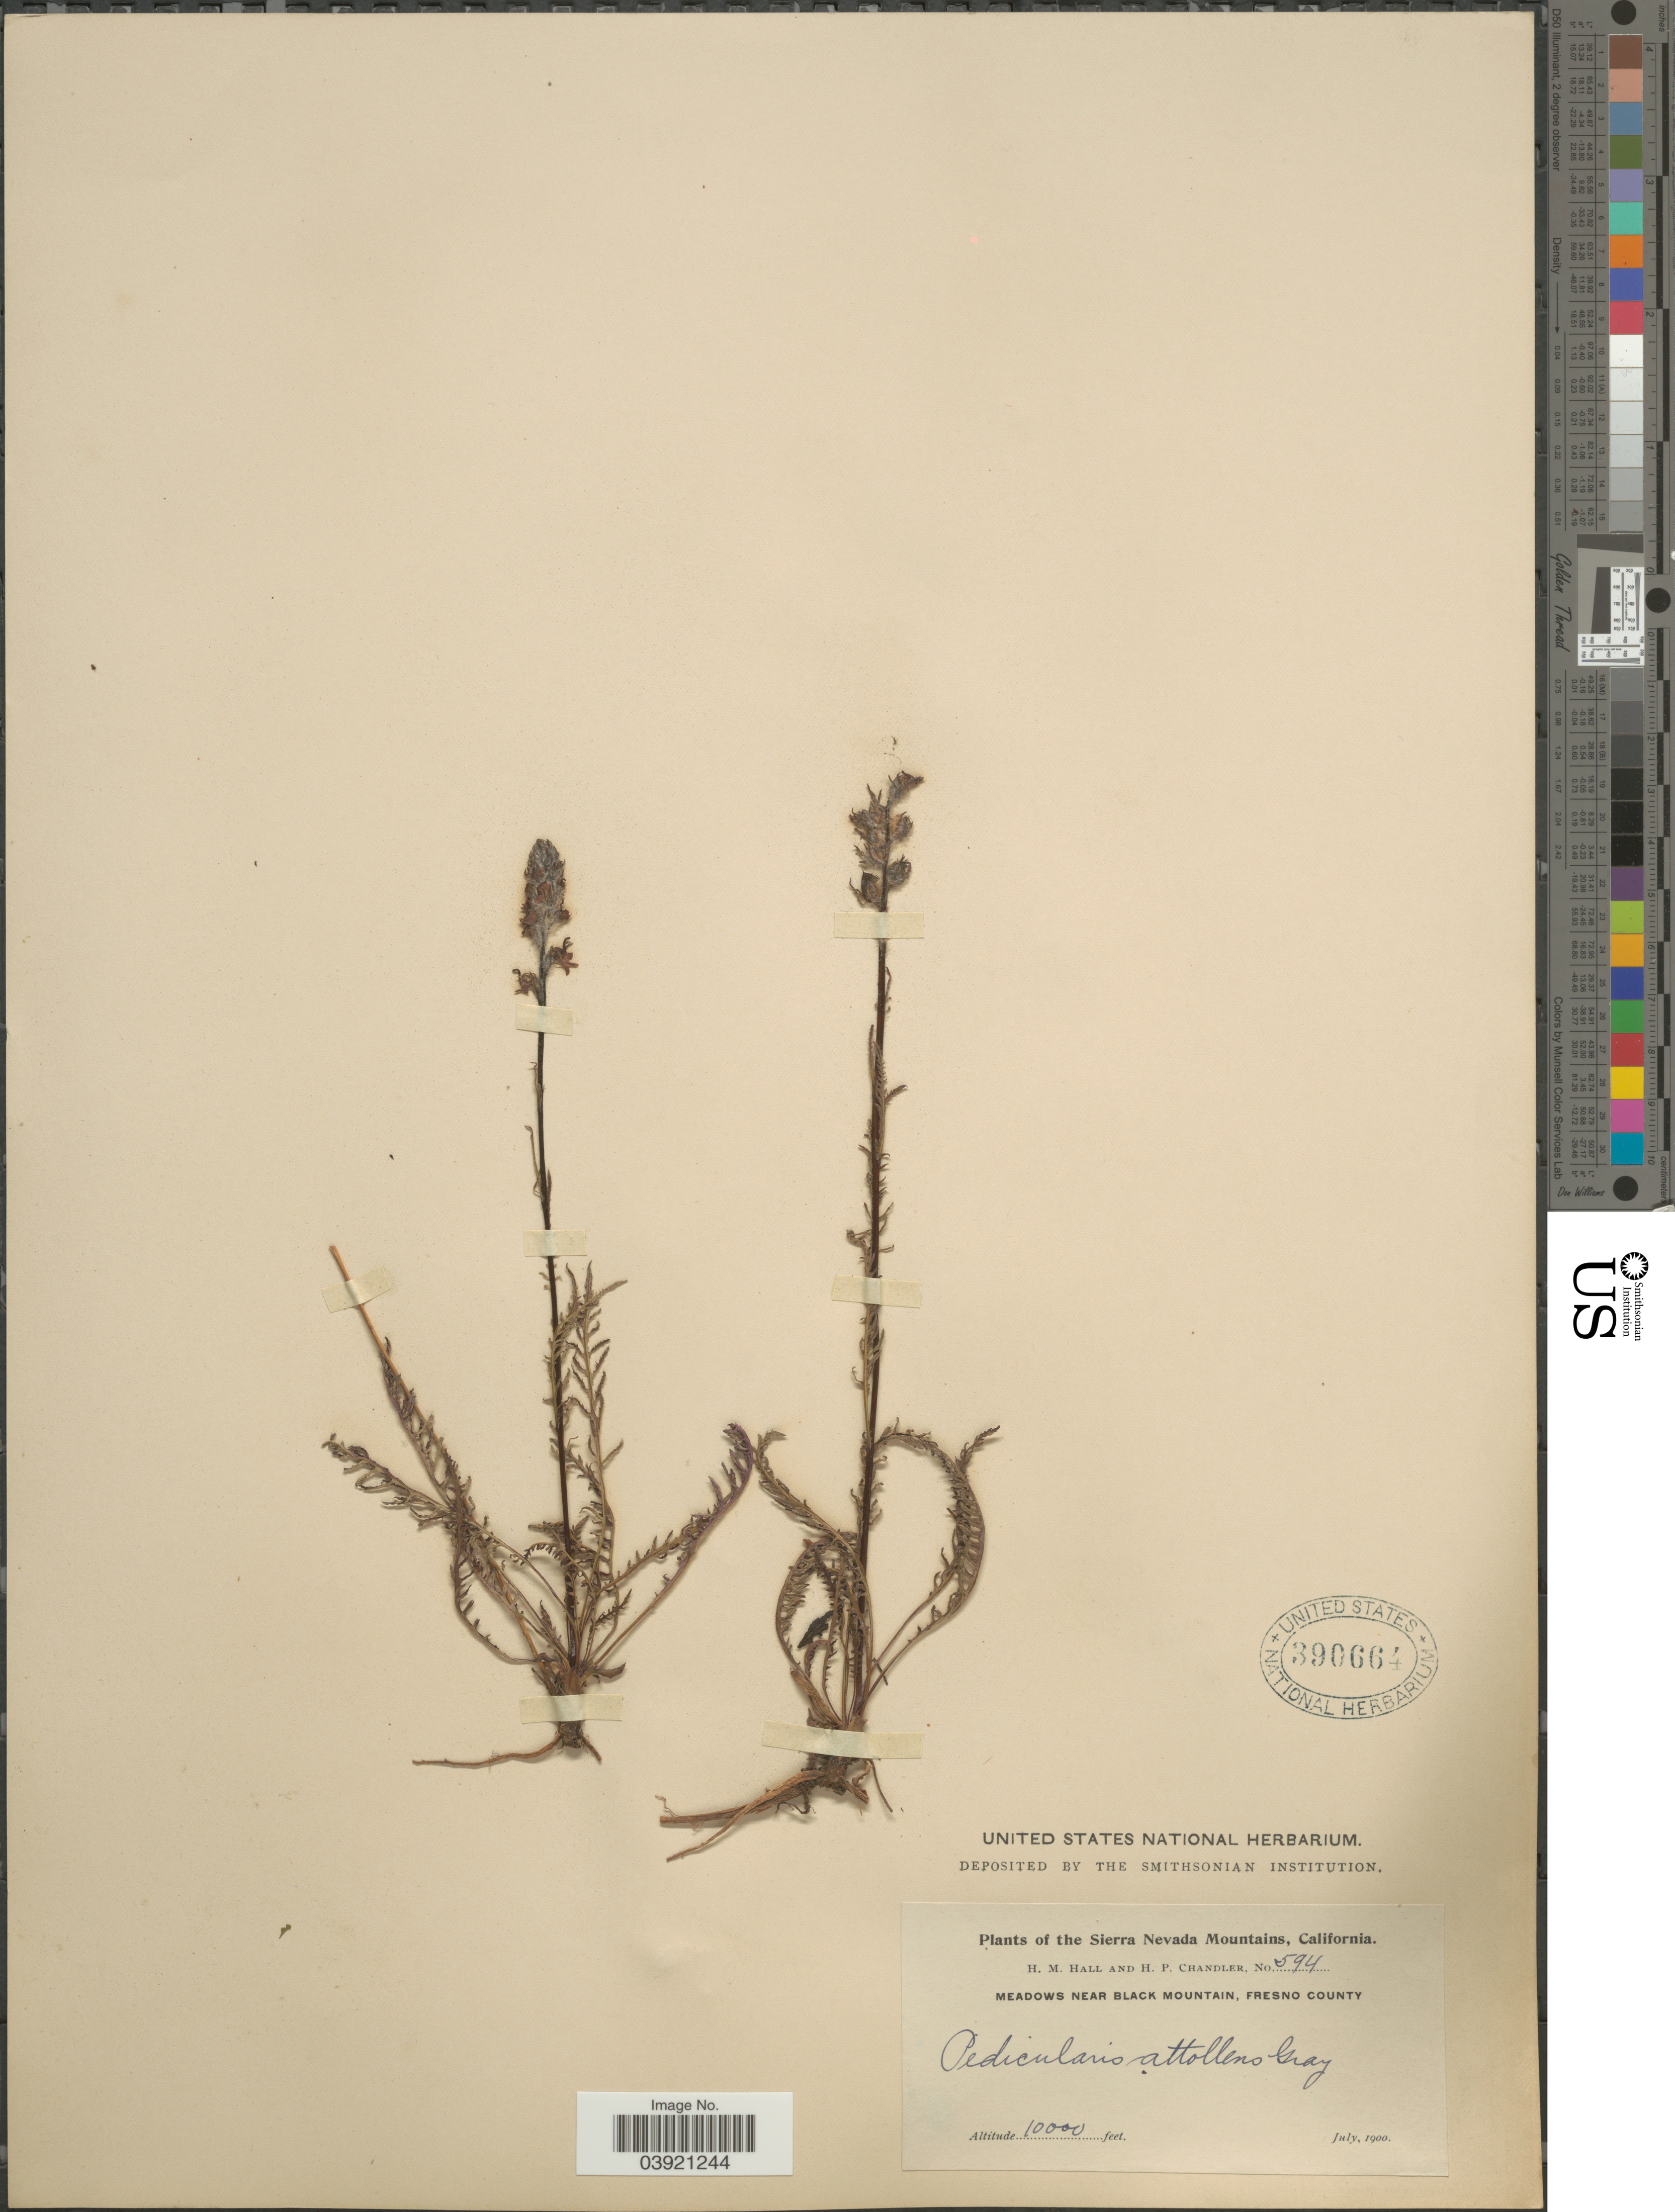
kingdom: Plantae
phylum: Tracheophyta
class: Magnoliopsida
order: Lamiales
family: Orobanchaceae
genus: Pedicularis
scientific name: Pedicularis attollens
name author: A. Gray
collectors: H. M. Hall & H. Chandler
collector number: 594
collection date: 1900-07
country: United States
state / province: California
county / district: Fresno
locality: Sierra Nevada Mountains. Meadows near Black Mountain, Fresno County.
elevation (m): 3048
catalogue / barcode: US 390664